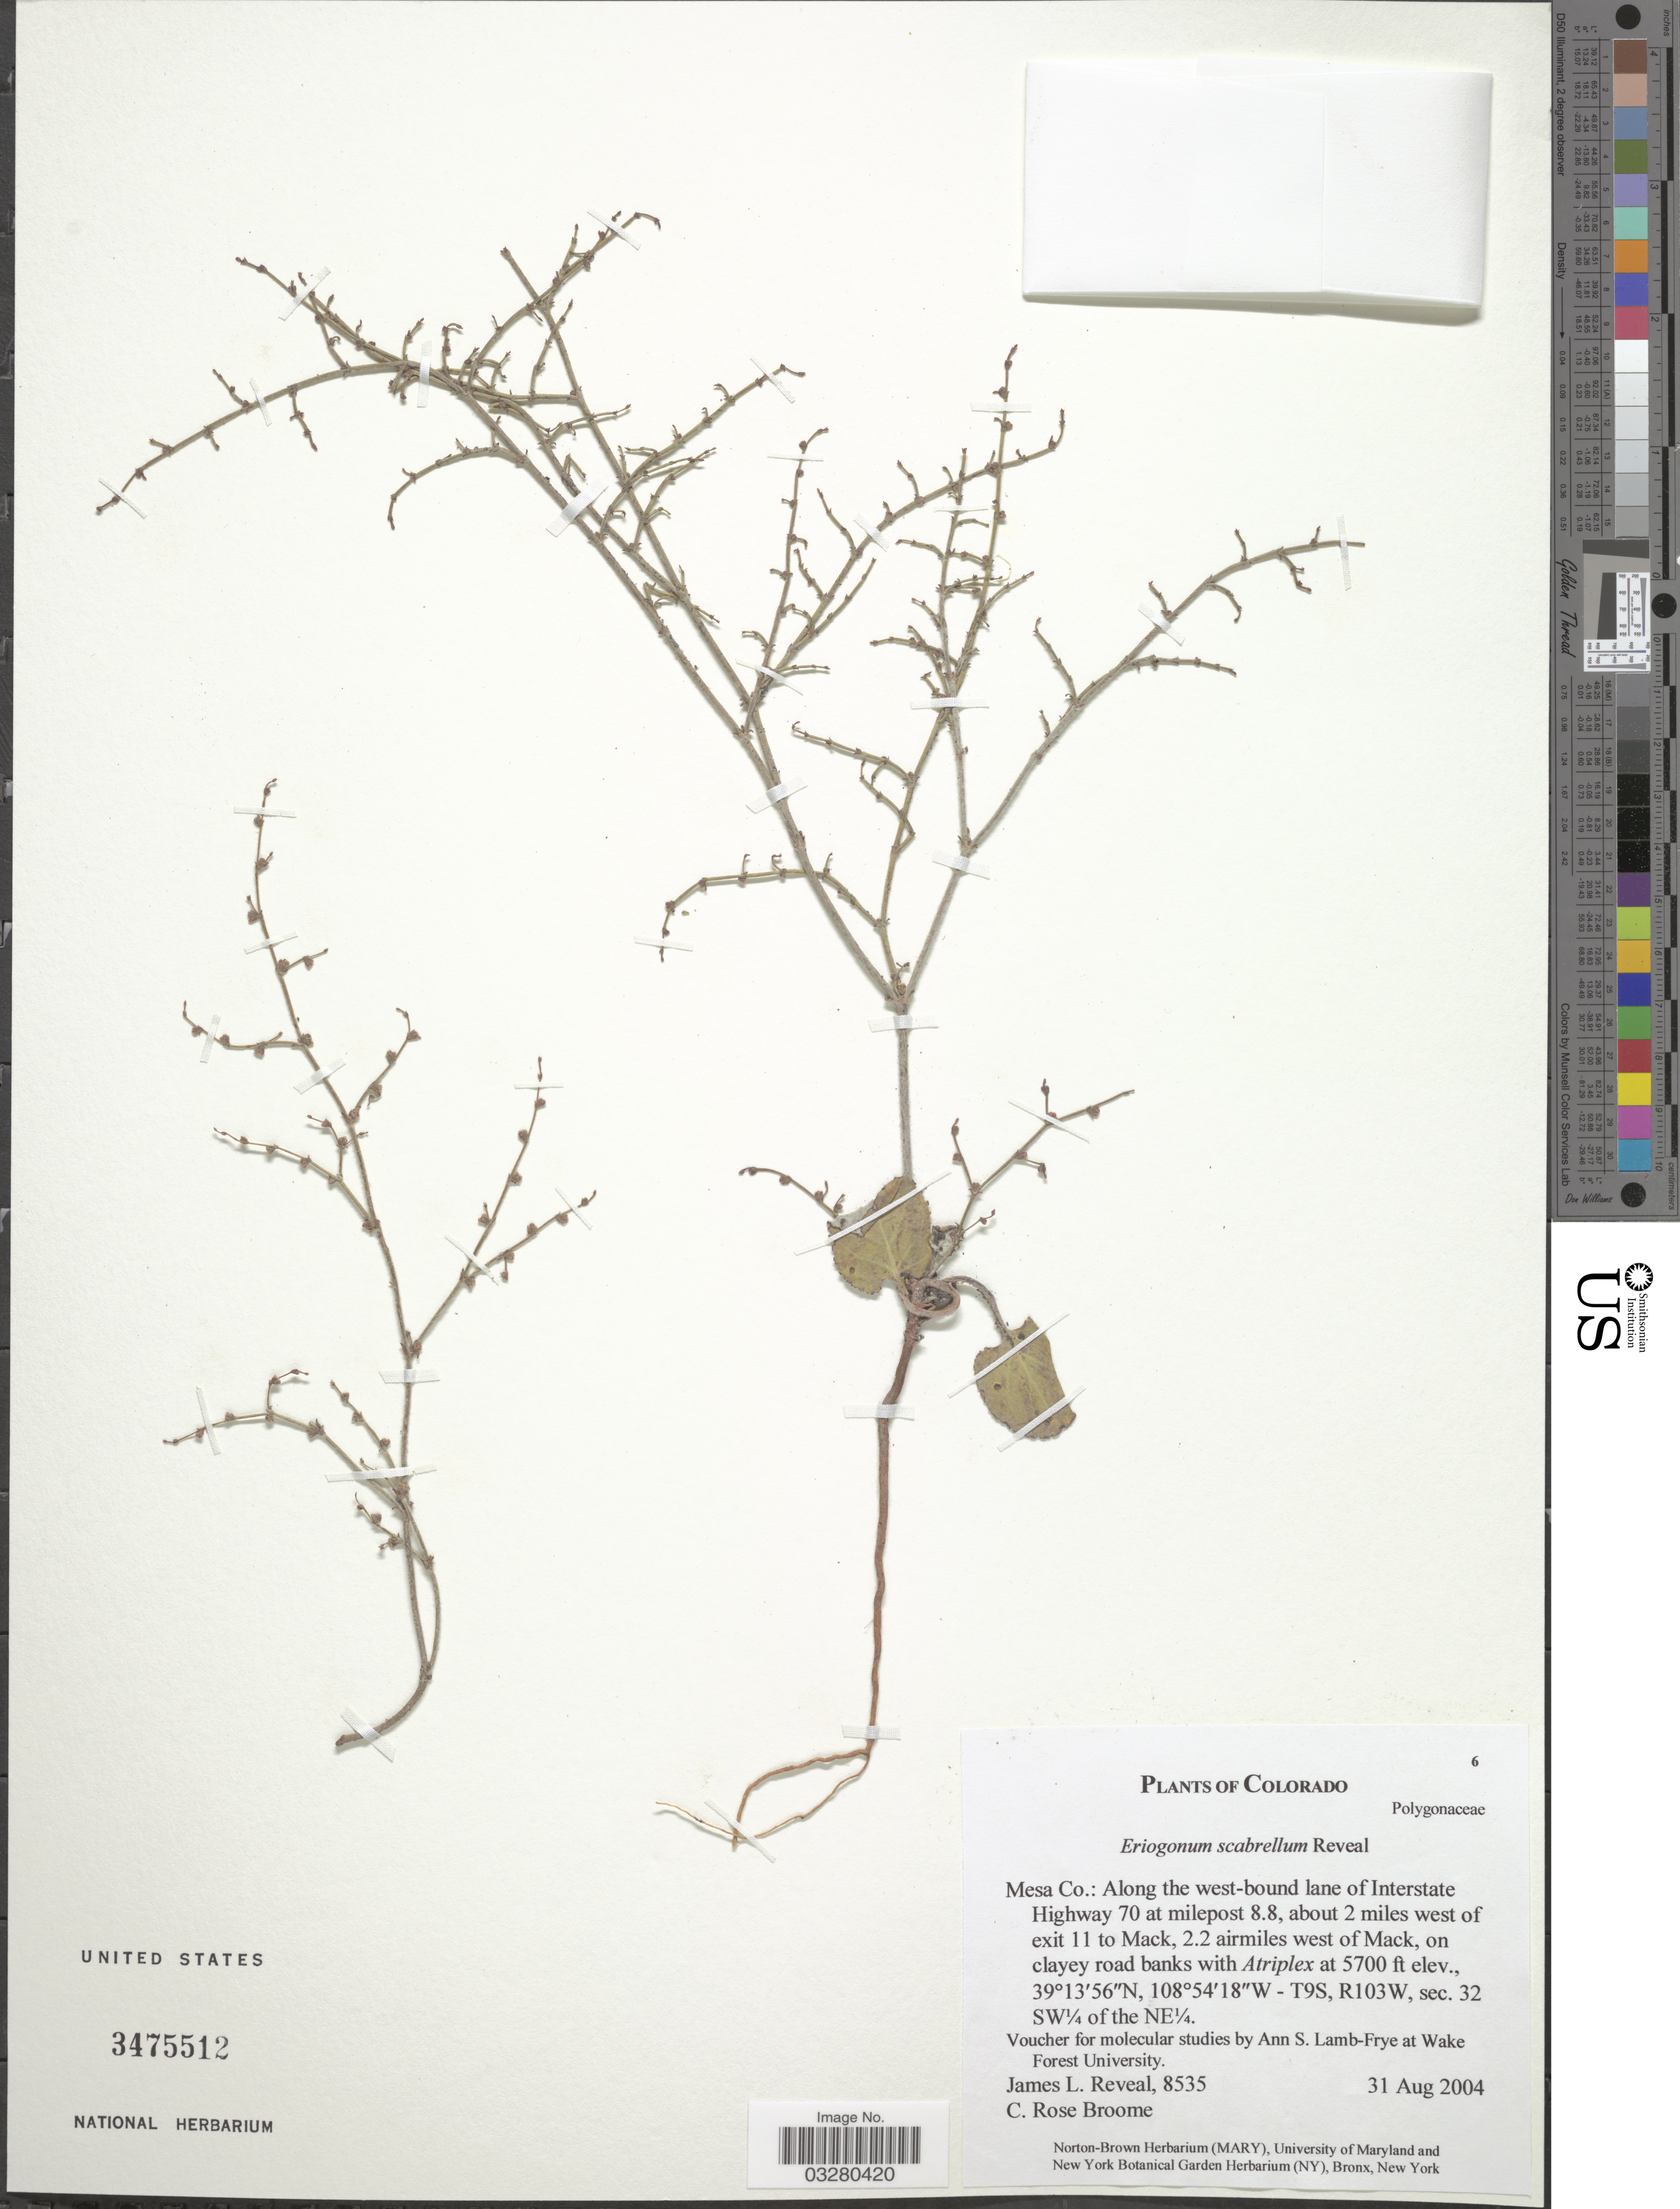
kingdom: Plantae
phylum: Tracheophyta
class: Magnoliopsida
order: Caryophyllales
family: Polygonaceae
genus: Eriogonum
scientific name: Eriogonum scabrellum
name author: Reveal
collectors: J. L. Reveal & C. R. Broome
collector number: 8535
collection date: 2004-08-31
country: United States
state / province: Colorado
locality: Mesa Co.: Along the west-bound lane of Interstate Highway 70 at milepost 8.8, about 2 miles west of exit 11 to Mack, 2.2 airmiles west of Mack. T9S, R103W, sec. 32 SW¼ of the NE¼.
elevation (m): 1737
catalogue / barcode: US 3475512